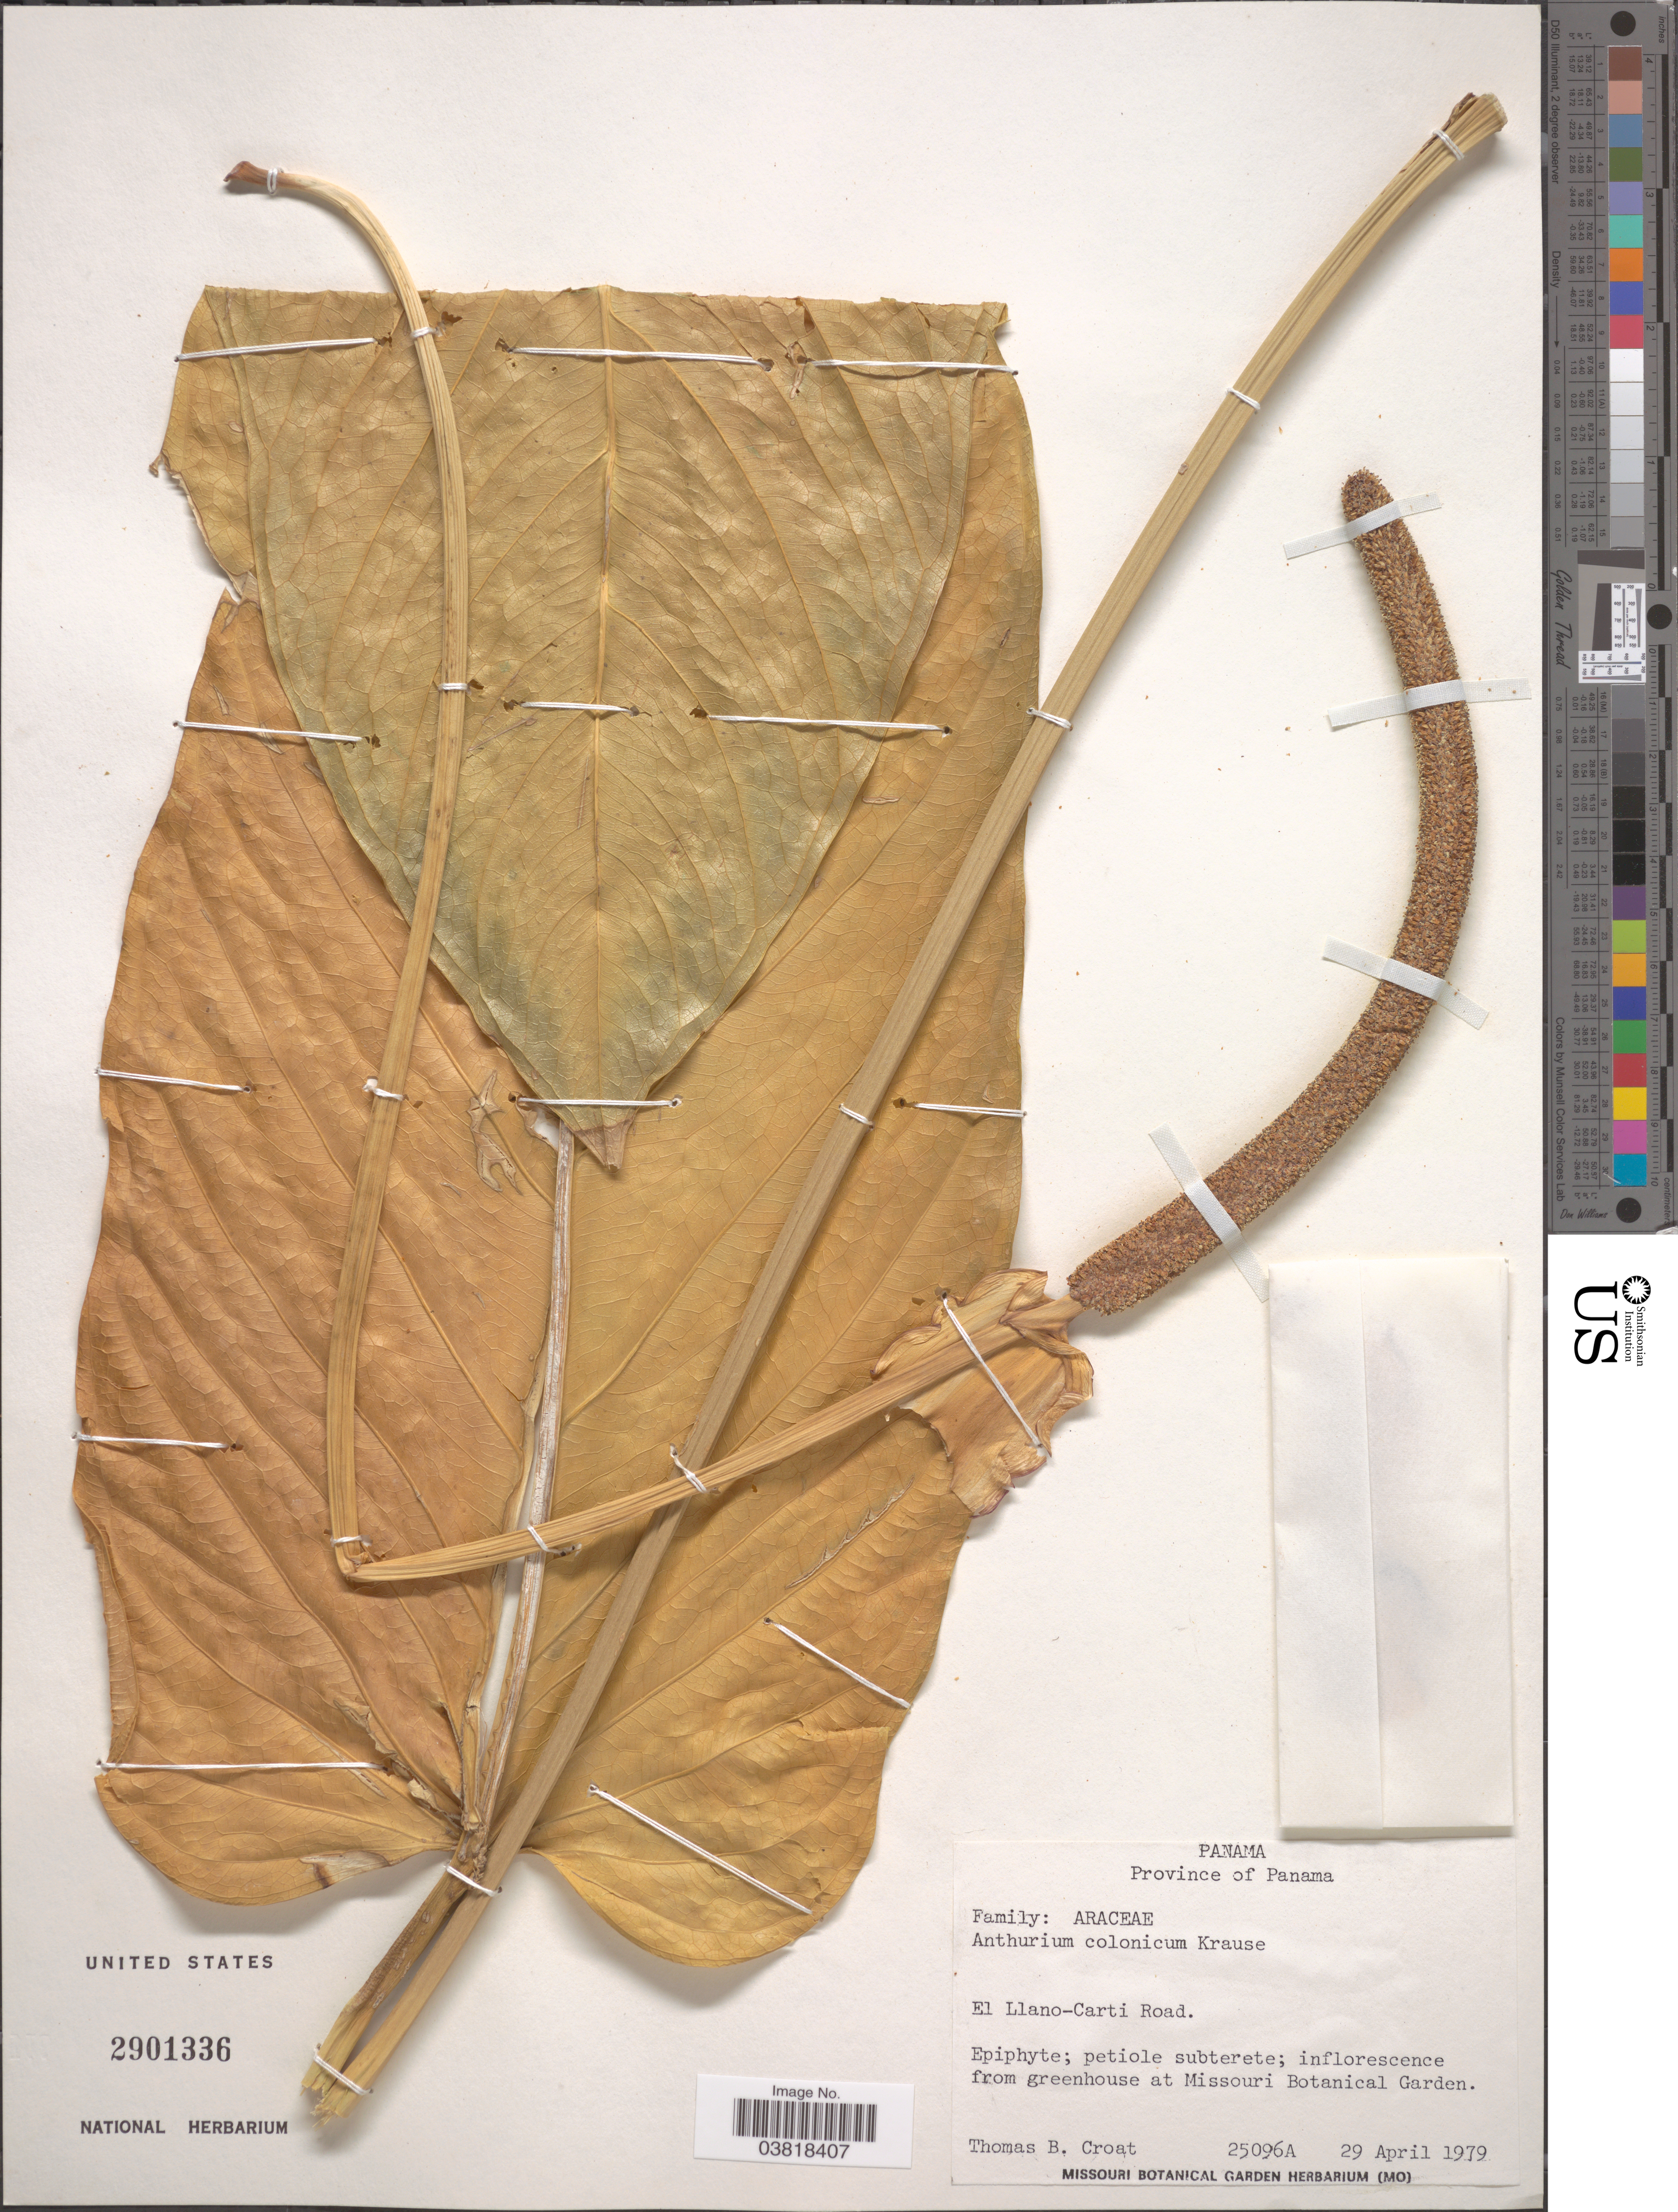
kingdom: Plantae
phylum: Tracheophyta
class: Liliopsida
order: Alismatales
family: Araceae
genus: Anthurium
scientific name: Anthurium colonicum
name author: K. Krause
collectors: T. B. Croat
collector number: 25096A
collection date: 1979-04-29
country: Panama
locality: El Llano-Carti Road. From greenhouse at Missouri Botanical Garden [unsure placement].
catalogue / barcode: US 2901336